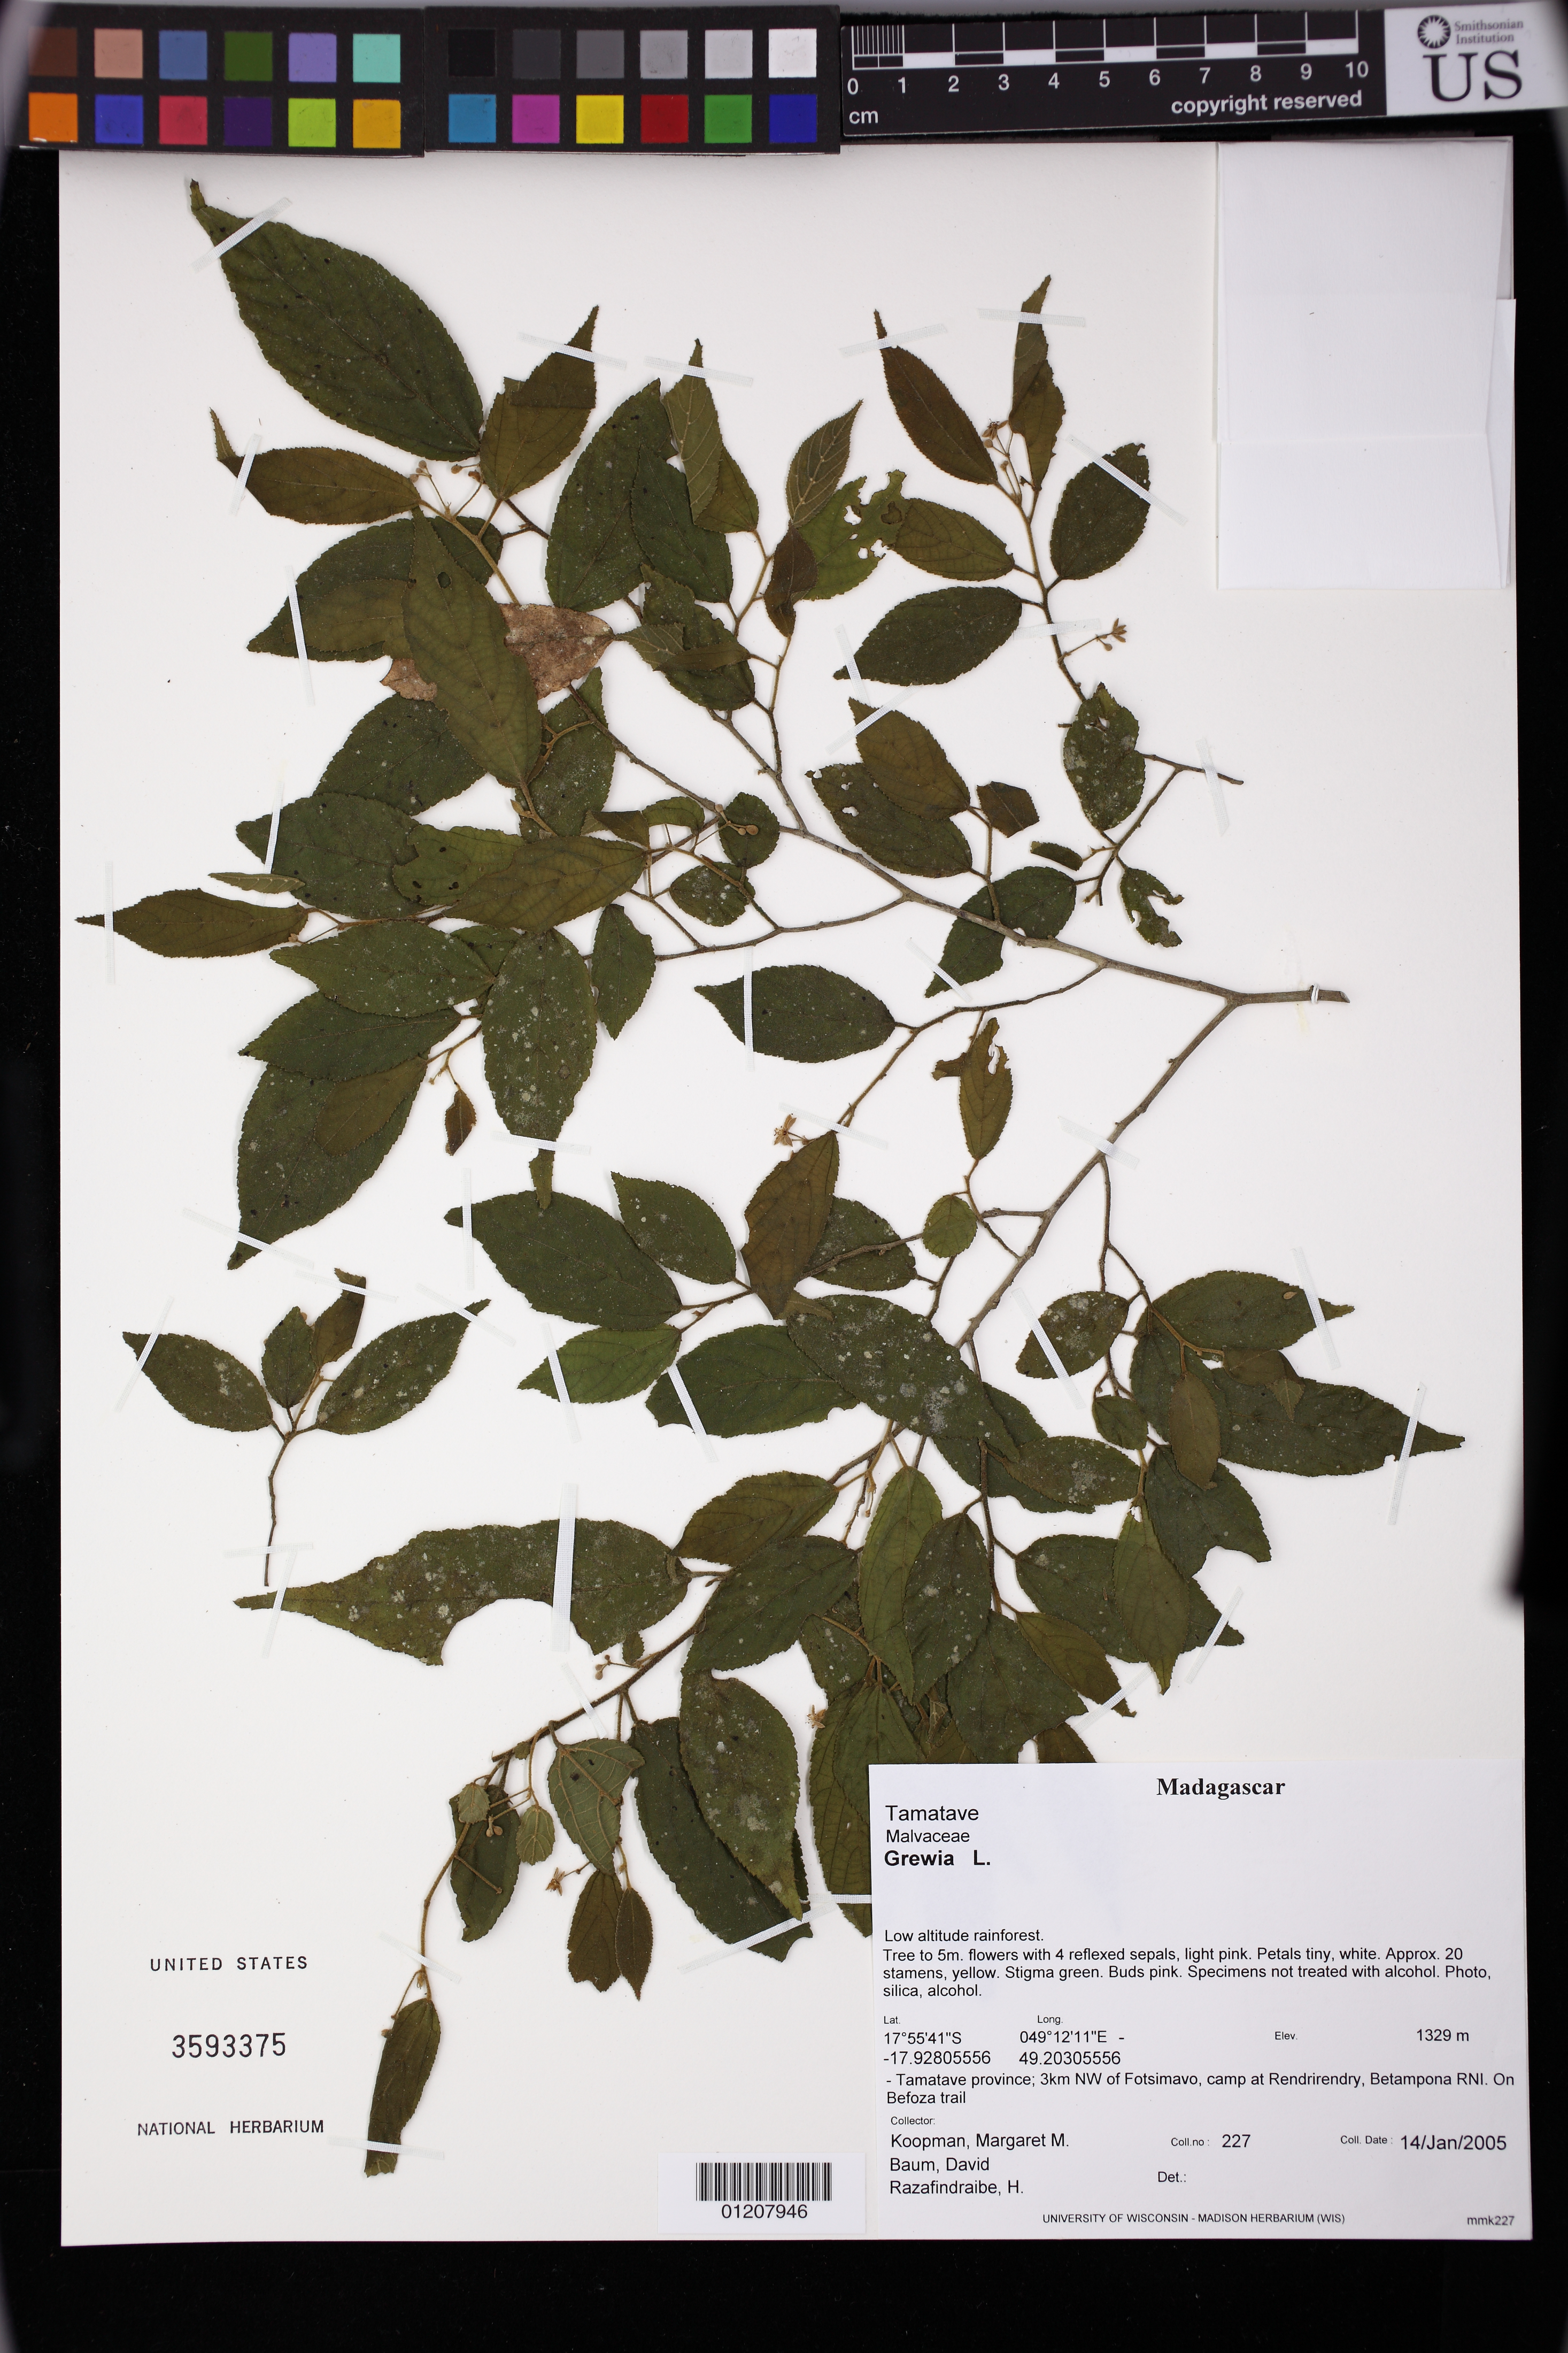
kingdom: Plantae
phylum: Tracheophyta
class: Magnoliopsida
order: Malvales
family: Malvaceae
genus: Grewia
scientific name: Grewia brideliifolia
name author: Baill.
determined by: Jourdain-Fievet, L.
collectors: M. M. Koopman, D. Baum & H. Razafindraibe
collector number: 227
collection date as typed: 14 Jan 2005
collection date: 2005-01-14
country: Madagascar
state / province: Atsinanana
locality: Tamatave province: 3km NW of Fotsimavo, camp at Rendrirendry, Betampona RNI. On Befoza trail. . Low altitude rainforest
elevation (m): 1329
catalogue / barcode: US 3593375